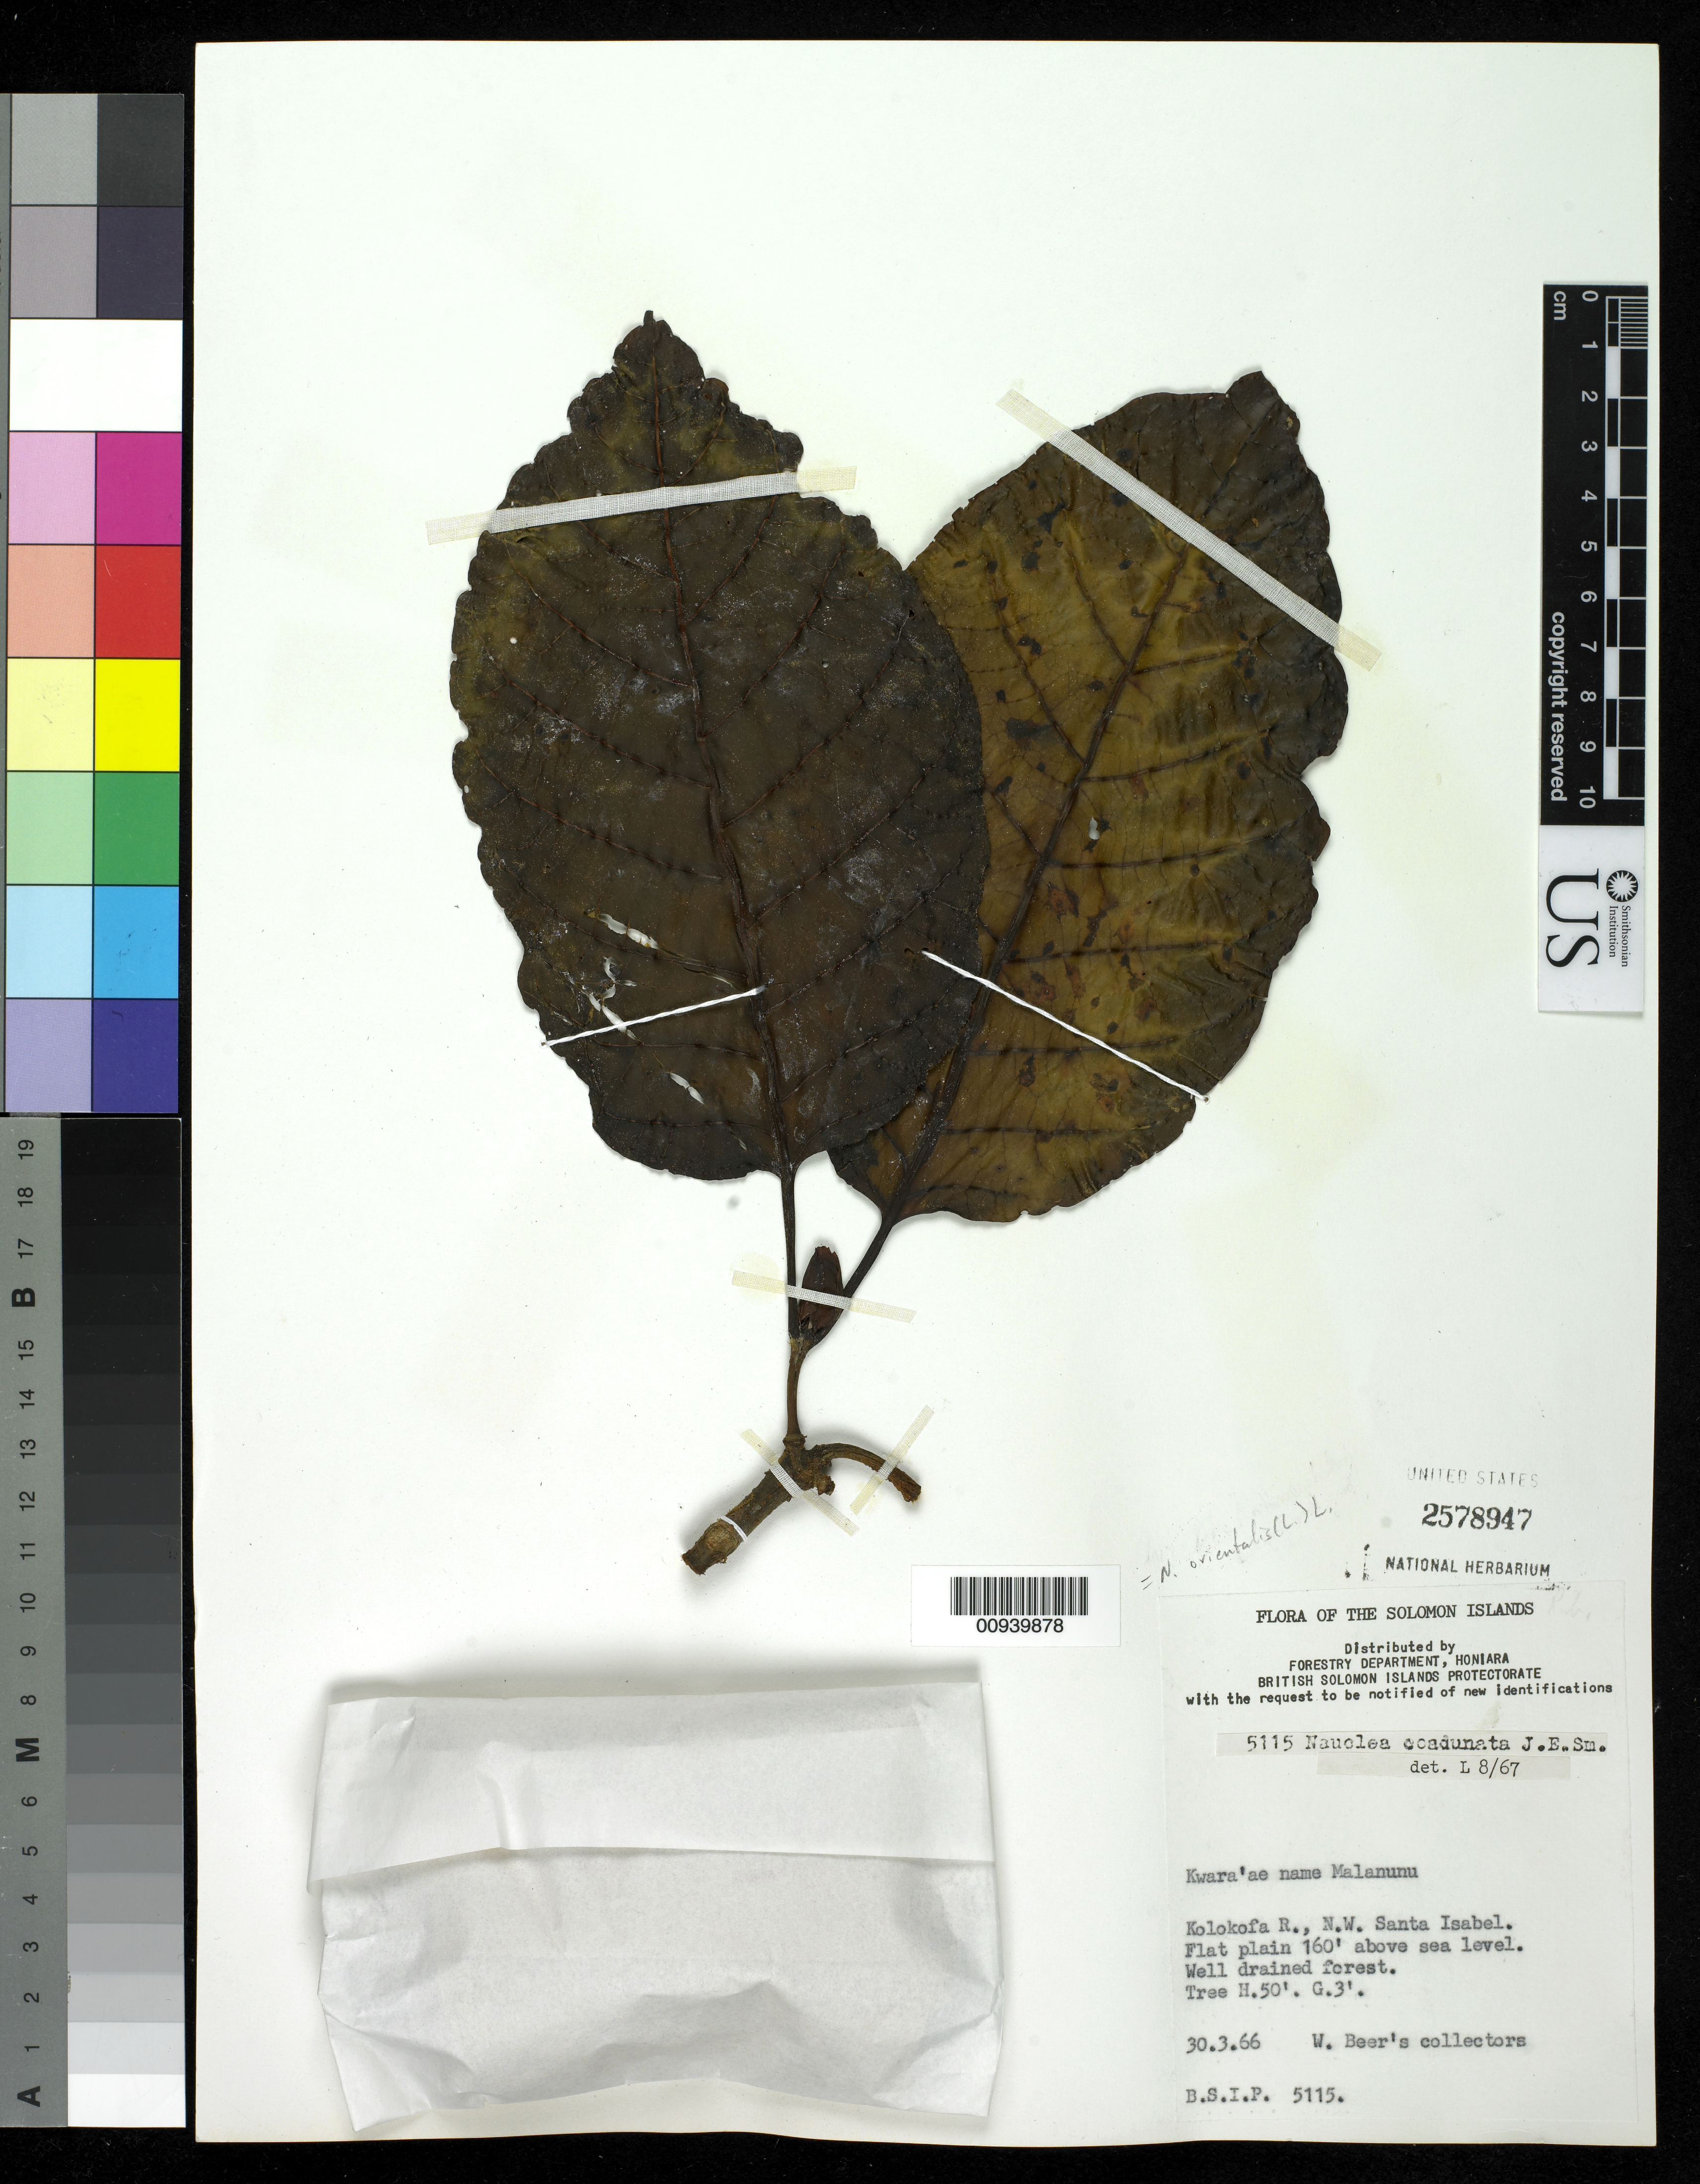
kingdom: Plantae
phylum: Tracheophyta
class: Magnoliopsida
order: Gentianales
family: Rubiaceae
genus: Nauclea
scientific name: Nauclea orientalis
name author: (L.) L.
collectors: W. Beer's Collectors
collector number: BSIP 5115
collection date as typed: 30 Mar 1966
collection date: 1966-03-30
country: Solomon Islands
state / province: Isabel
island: Santa Isabel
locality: Kolokofa R. NW Santa Isabel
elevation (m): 49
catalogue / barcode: US 2578947